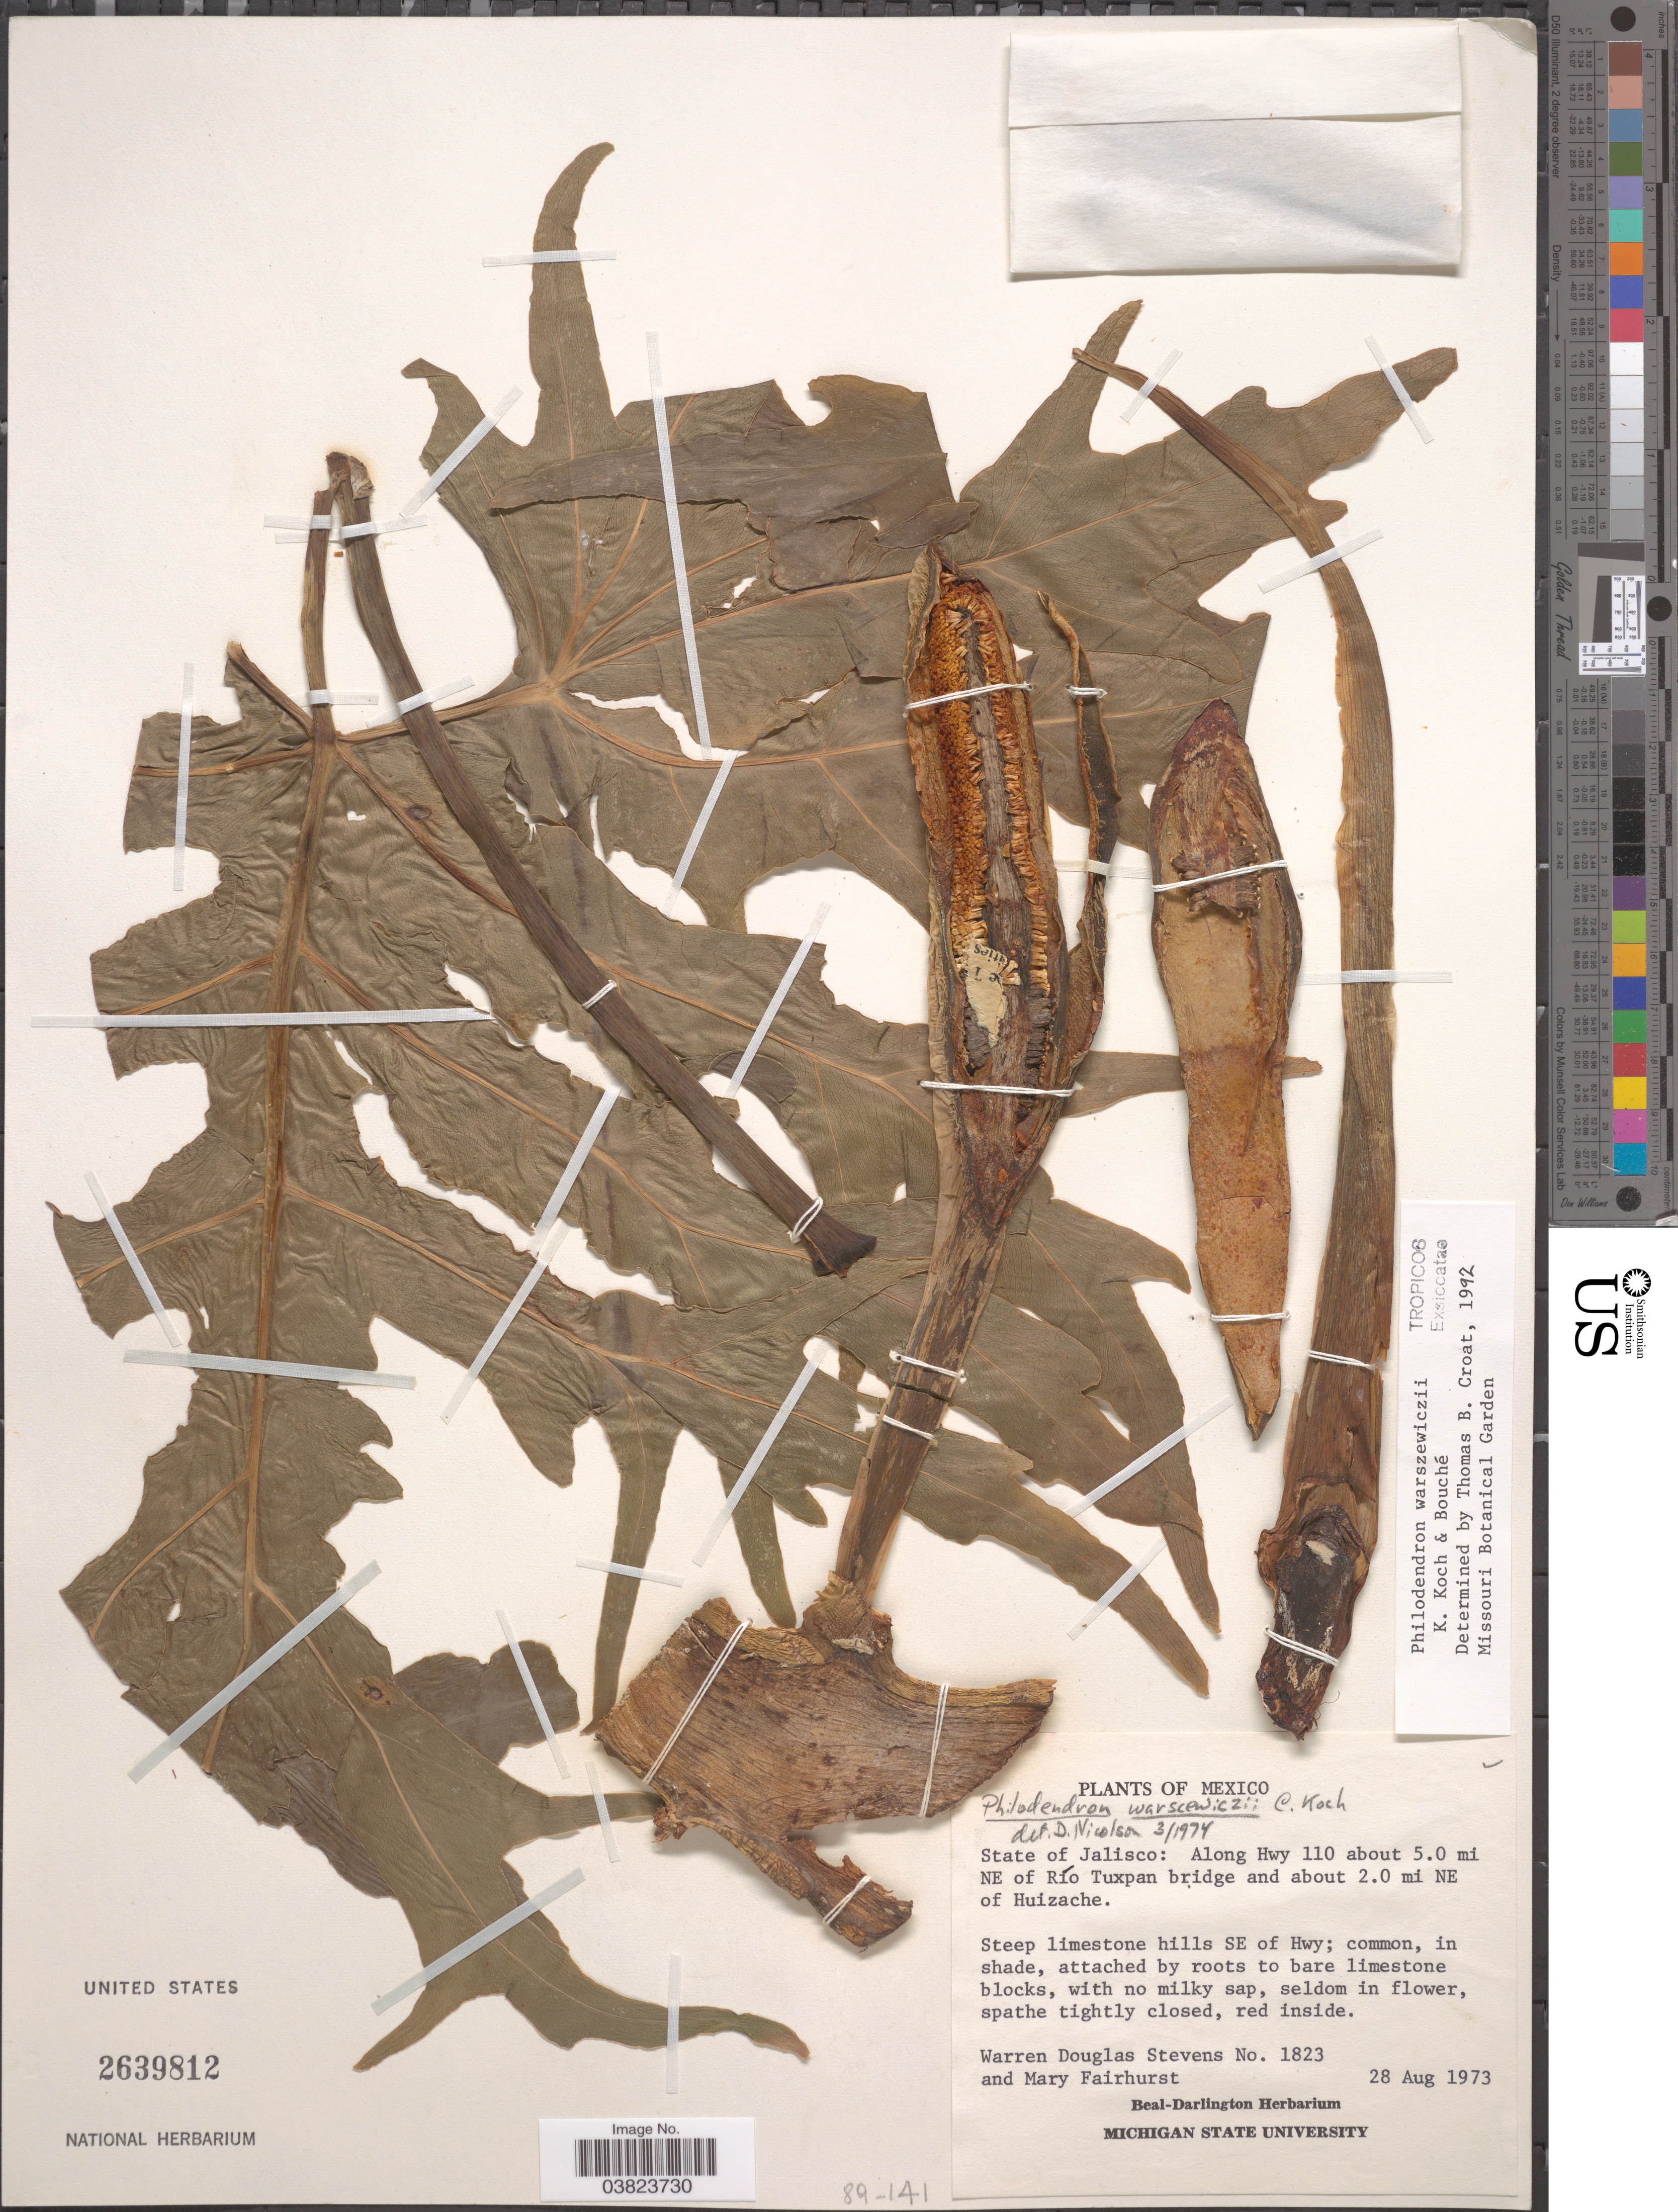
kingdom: Plantae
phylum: Tracheophyta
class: Liliopsida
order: Alismatales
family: Araceae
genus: Philodendron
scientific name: Philodendron warszewiczii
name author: K. Koch & C.D. Bouché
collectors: W. D. Stevens & M. Fairhurst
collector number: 1823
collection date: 1973-08-28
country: Mexico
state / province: Jalisco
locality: Along Hwy 110 about 5.0 mi NE of Río Tuxpan bridge and about 2.0 mi NE of Huizache.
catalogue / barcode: US 2639812